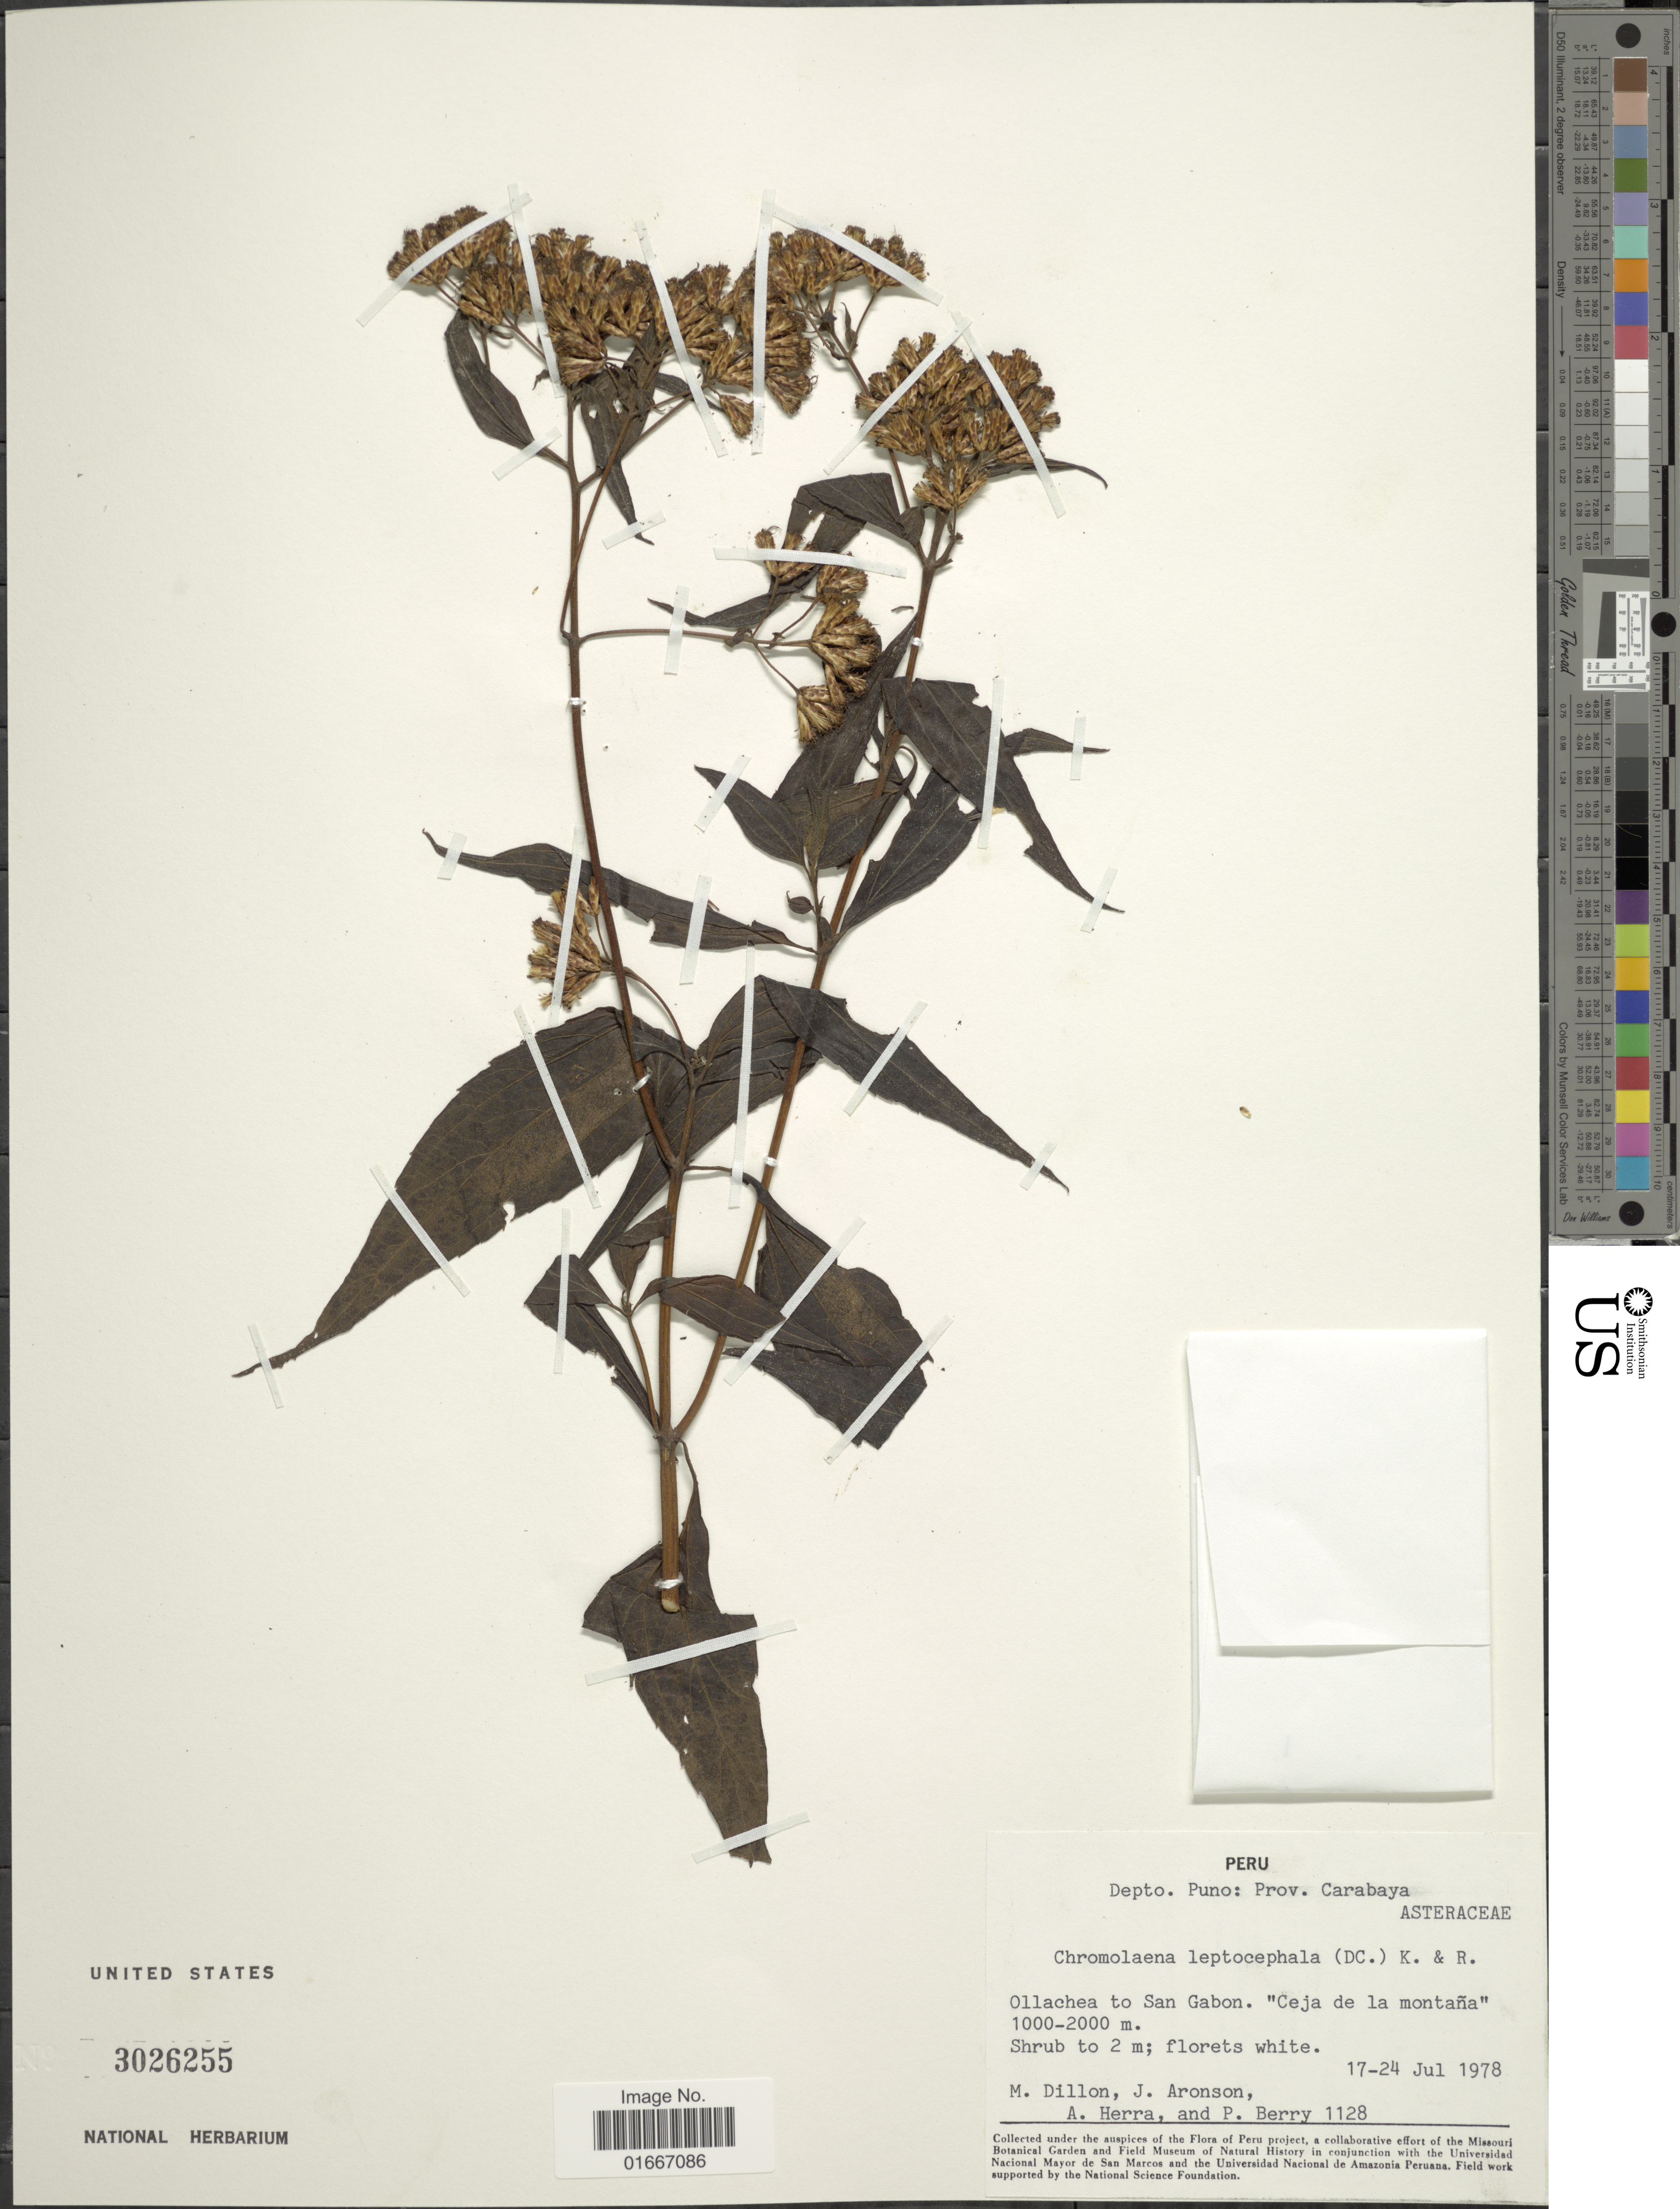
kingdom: Plantae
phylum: Tracheophyta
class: Magnoliopsida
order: Asterales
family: Asteraceae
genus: Chromolaena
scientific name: Chromolaena leptocephala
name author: (DC.) R.M. King & H. Rob.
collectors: M. O. Dillon, J. Aronson, A. Herra & P. Berry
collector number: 1128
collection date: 1978-07-17/1978-07-24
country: Peru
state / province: Puno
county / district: Carabaya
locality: Peru. Dept. Puno: Prov. Carabaya. Ollachea to San Gabon. "Ceja de la montaña"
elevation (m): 1000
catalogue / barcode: US 3026255